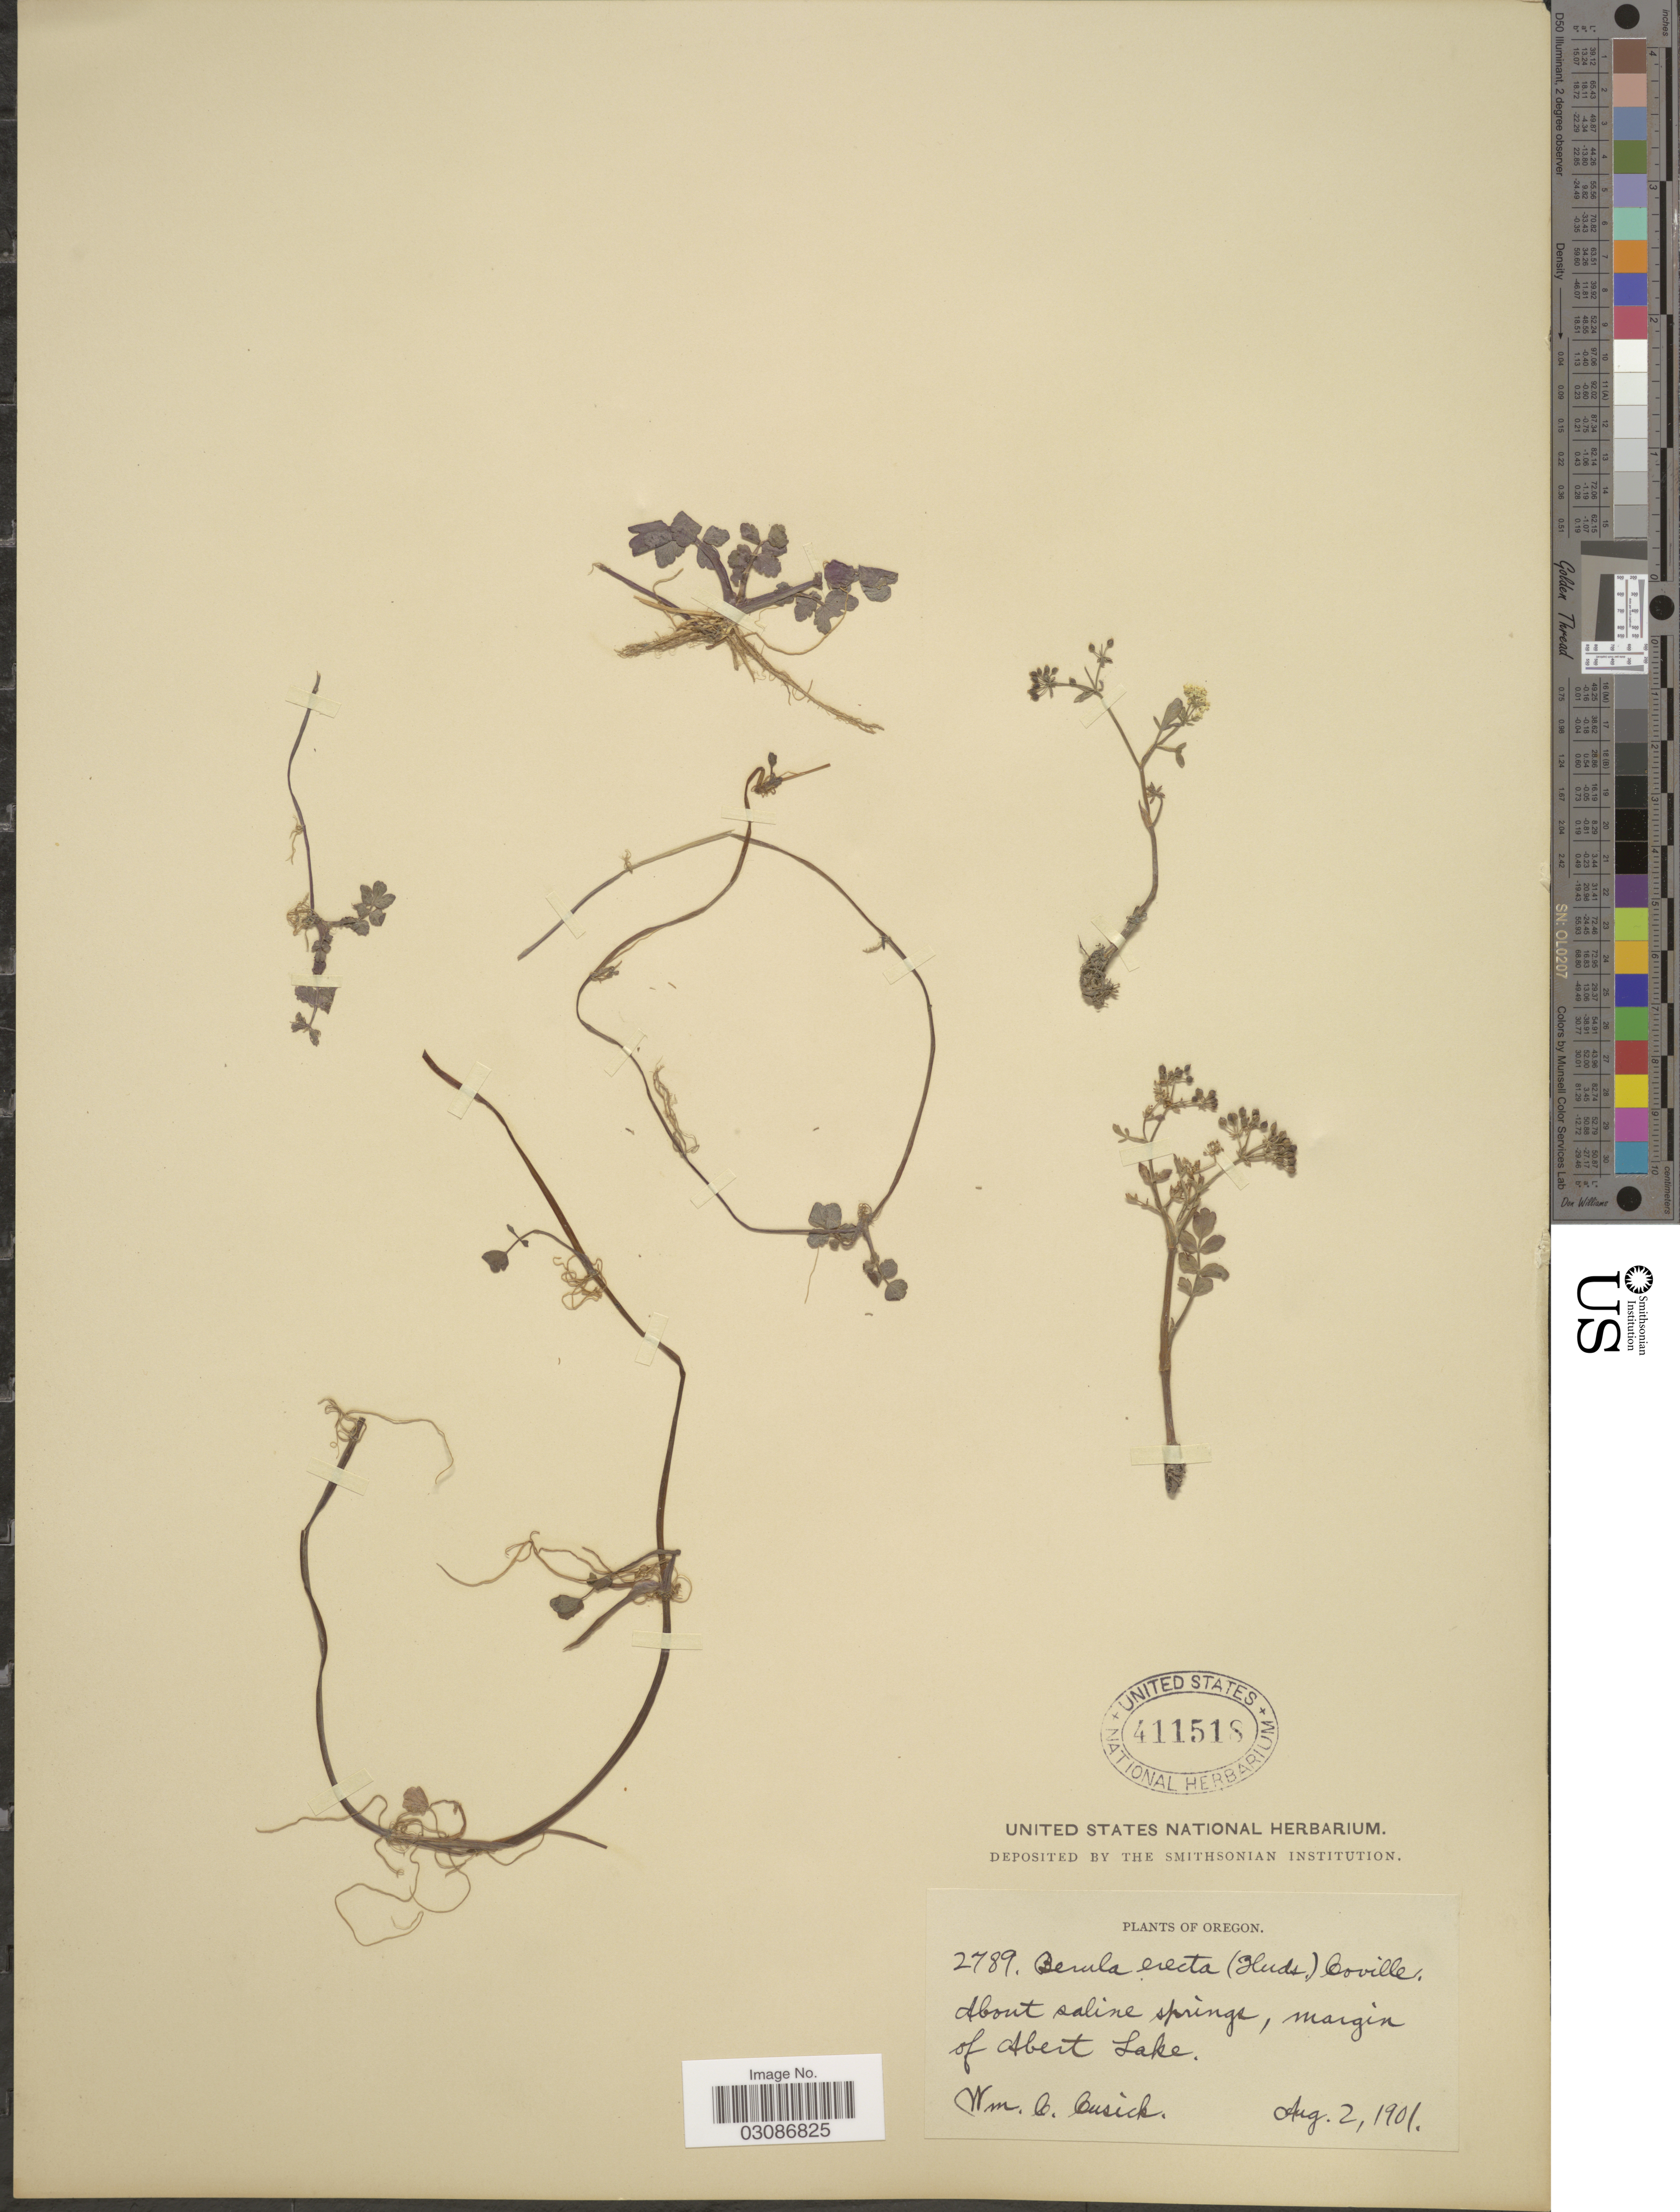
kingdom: Plantae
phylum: Tracheophyta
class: Magnoliopsida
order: Apiales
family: Apiaceae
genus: Berula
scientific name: Berula erecta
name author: (Huds.) Coville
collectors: W. C. Cusick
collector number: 2789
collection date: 1901-08-02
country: United States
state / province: Oregon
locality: About saline springs, margin of Abert Lake.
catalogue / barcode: US 411518